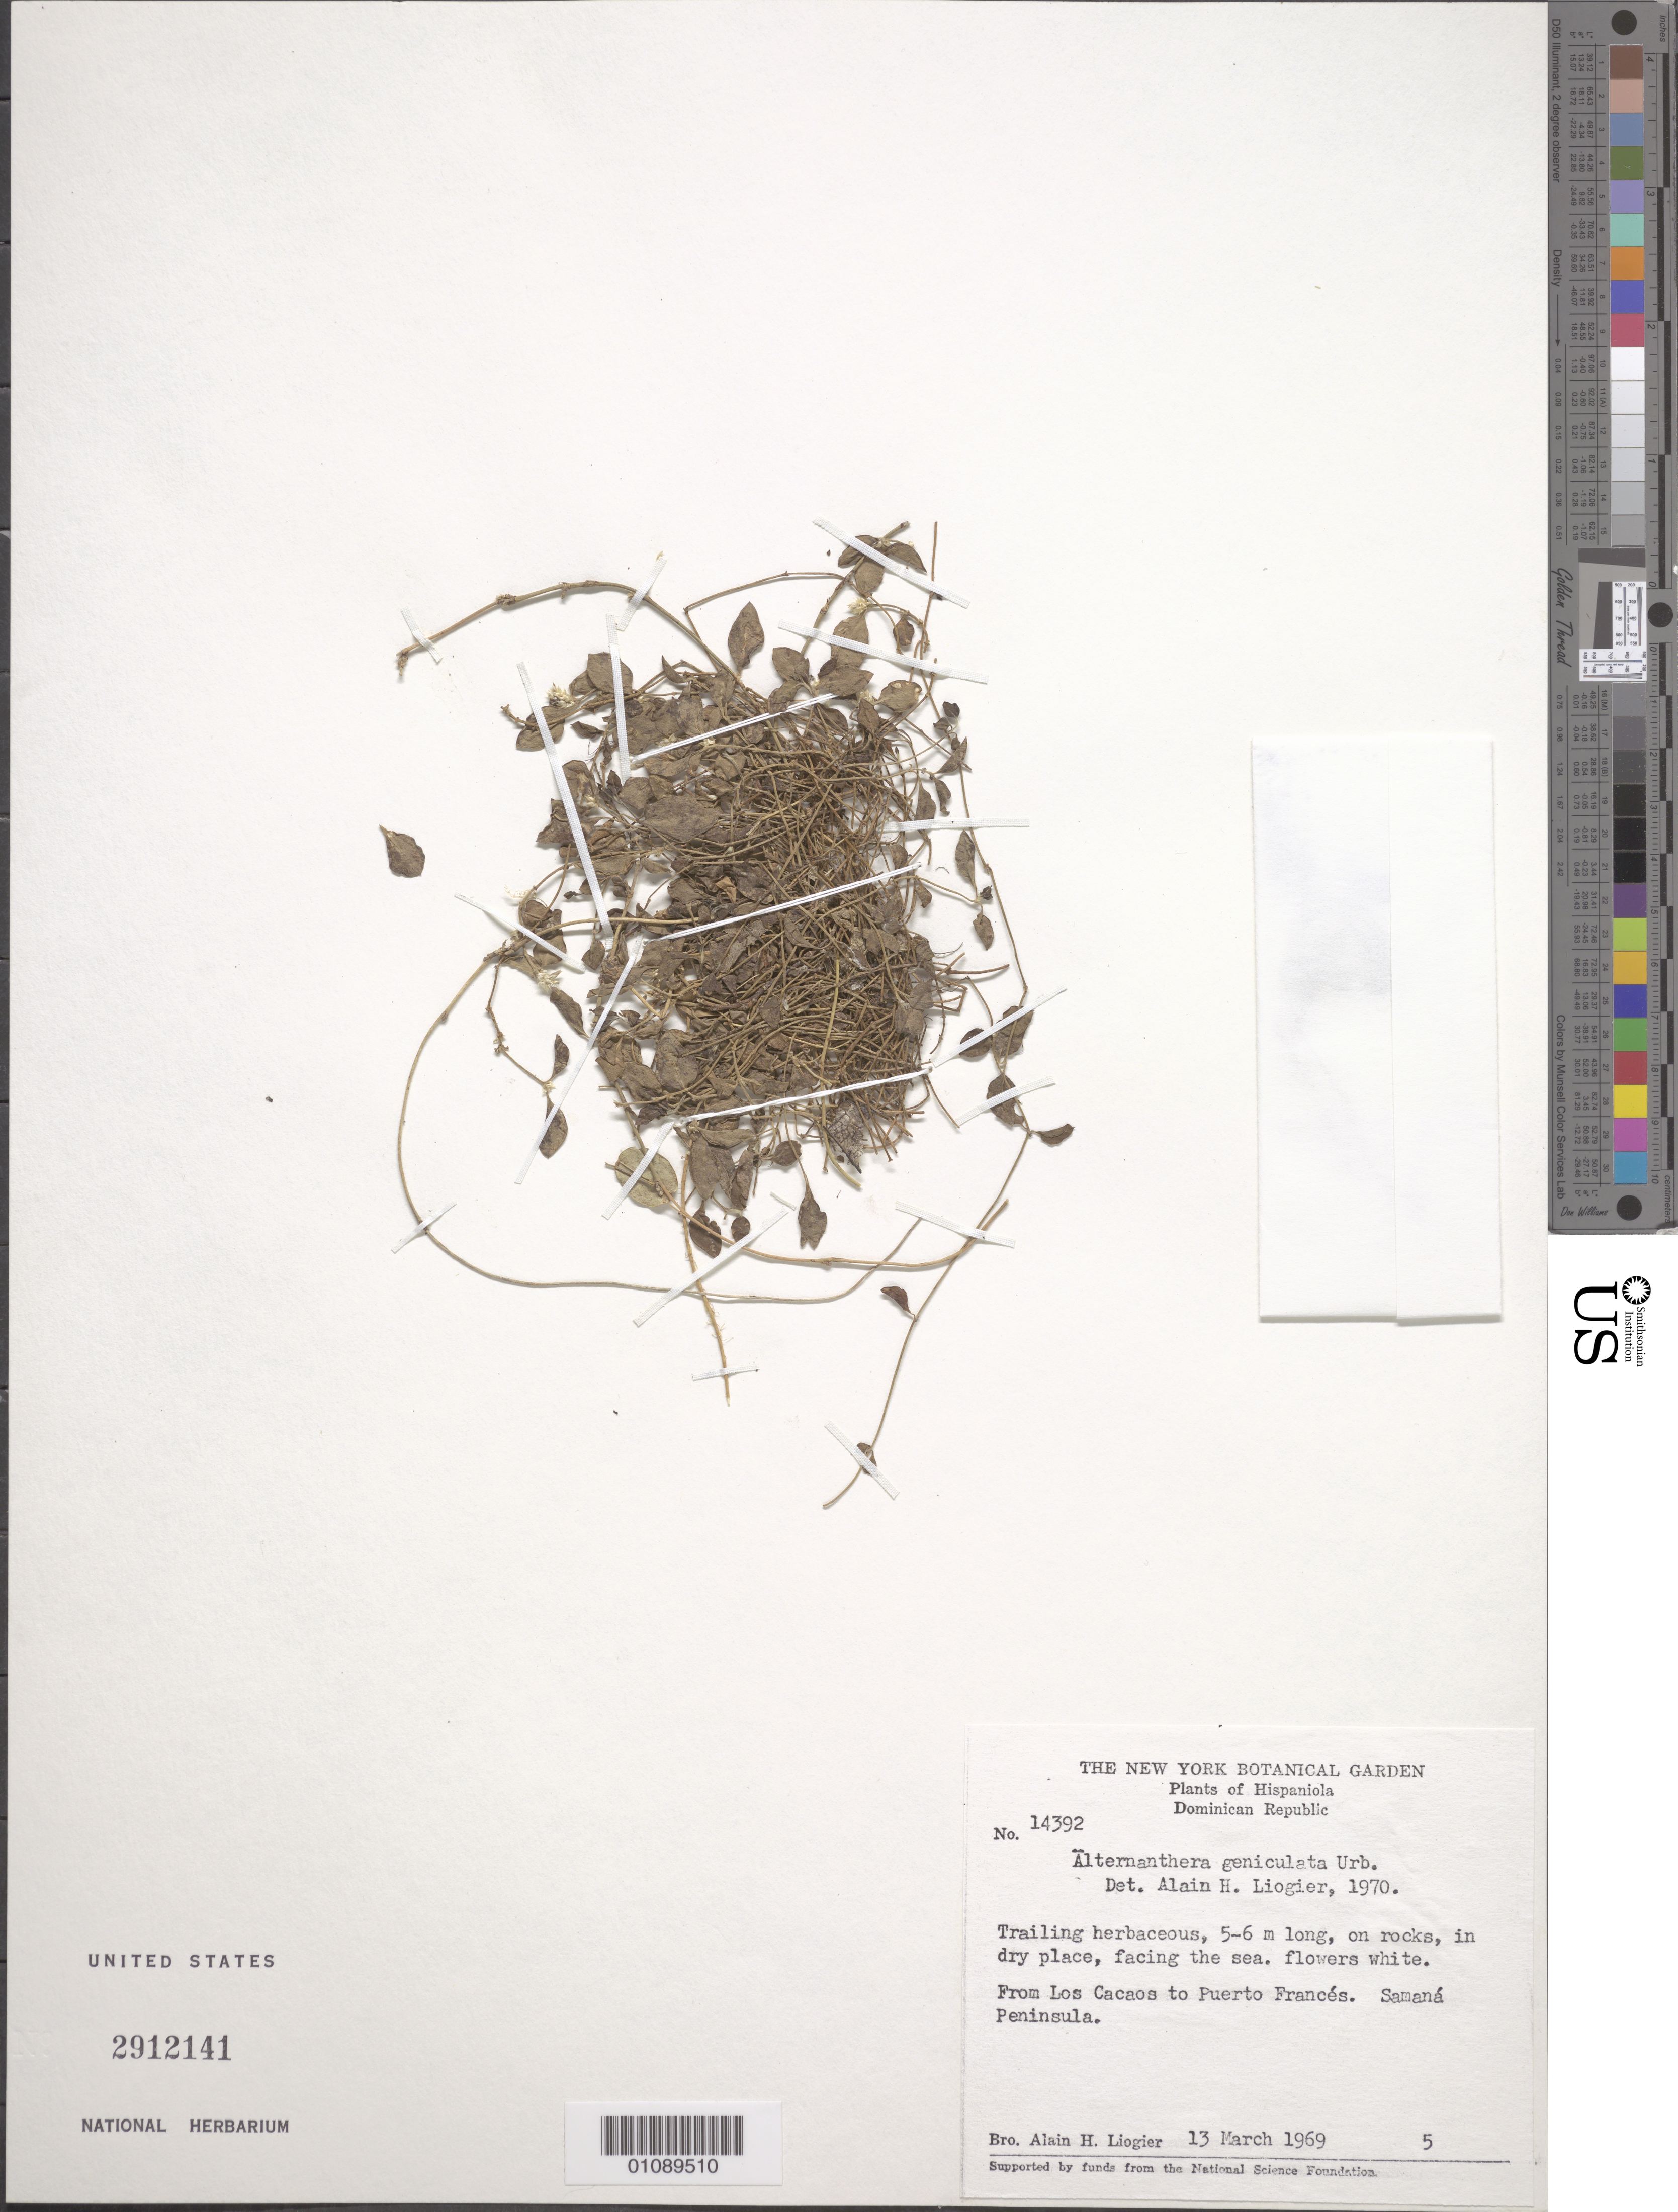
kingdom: Plantae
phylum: Tracheophyta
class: Magnoliopsida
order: Caryophyllales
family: Amaranthaceae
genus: Alternanthera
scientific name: Alternanthera geniculata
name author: Urb.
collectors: A. H. Liogier & A. H. Liogier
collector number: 14392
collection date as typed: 13 Mar 1969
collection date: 1969-03-13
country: Dominican Republic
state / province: Samaná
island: Hispaniola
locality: Samana Peninsula. From Los Cacaos to Puerto Frances.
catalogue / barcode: US 2912141